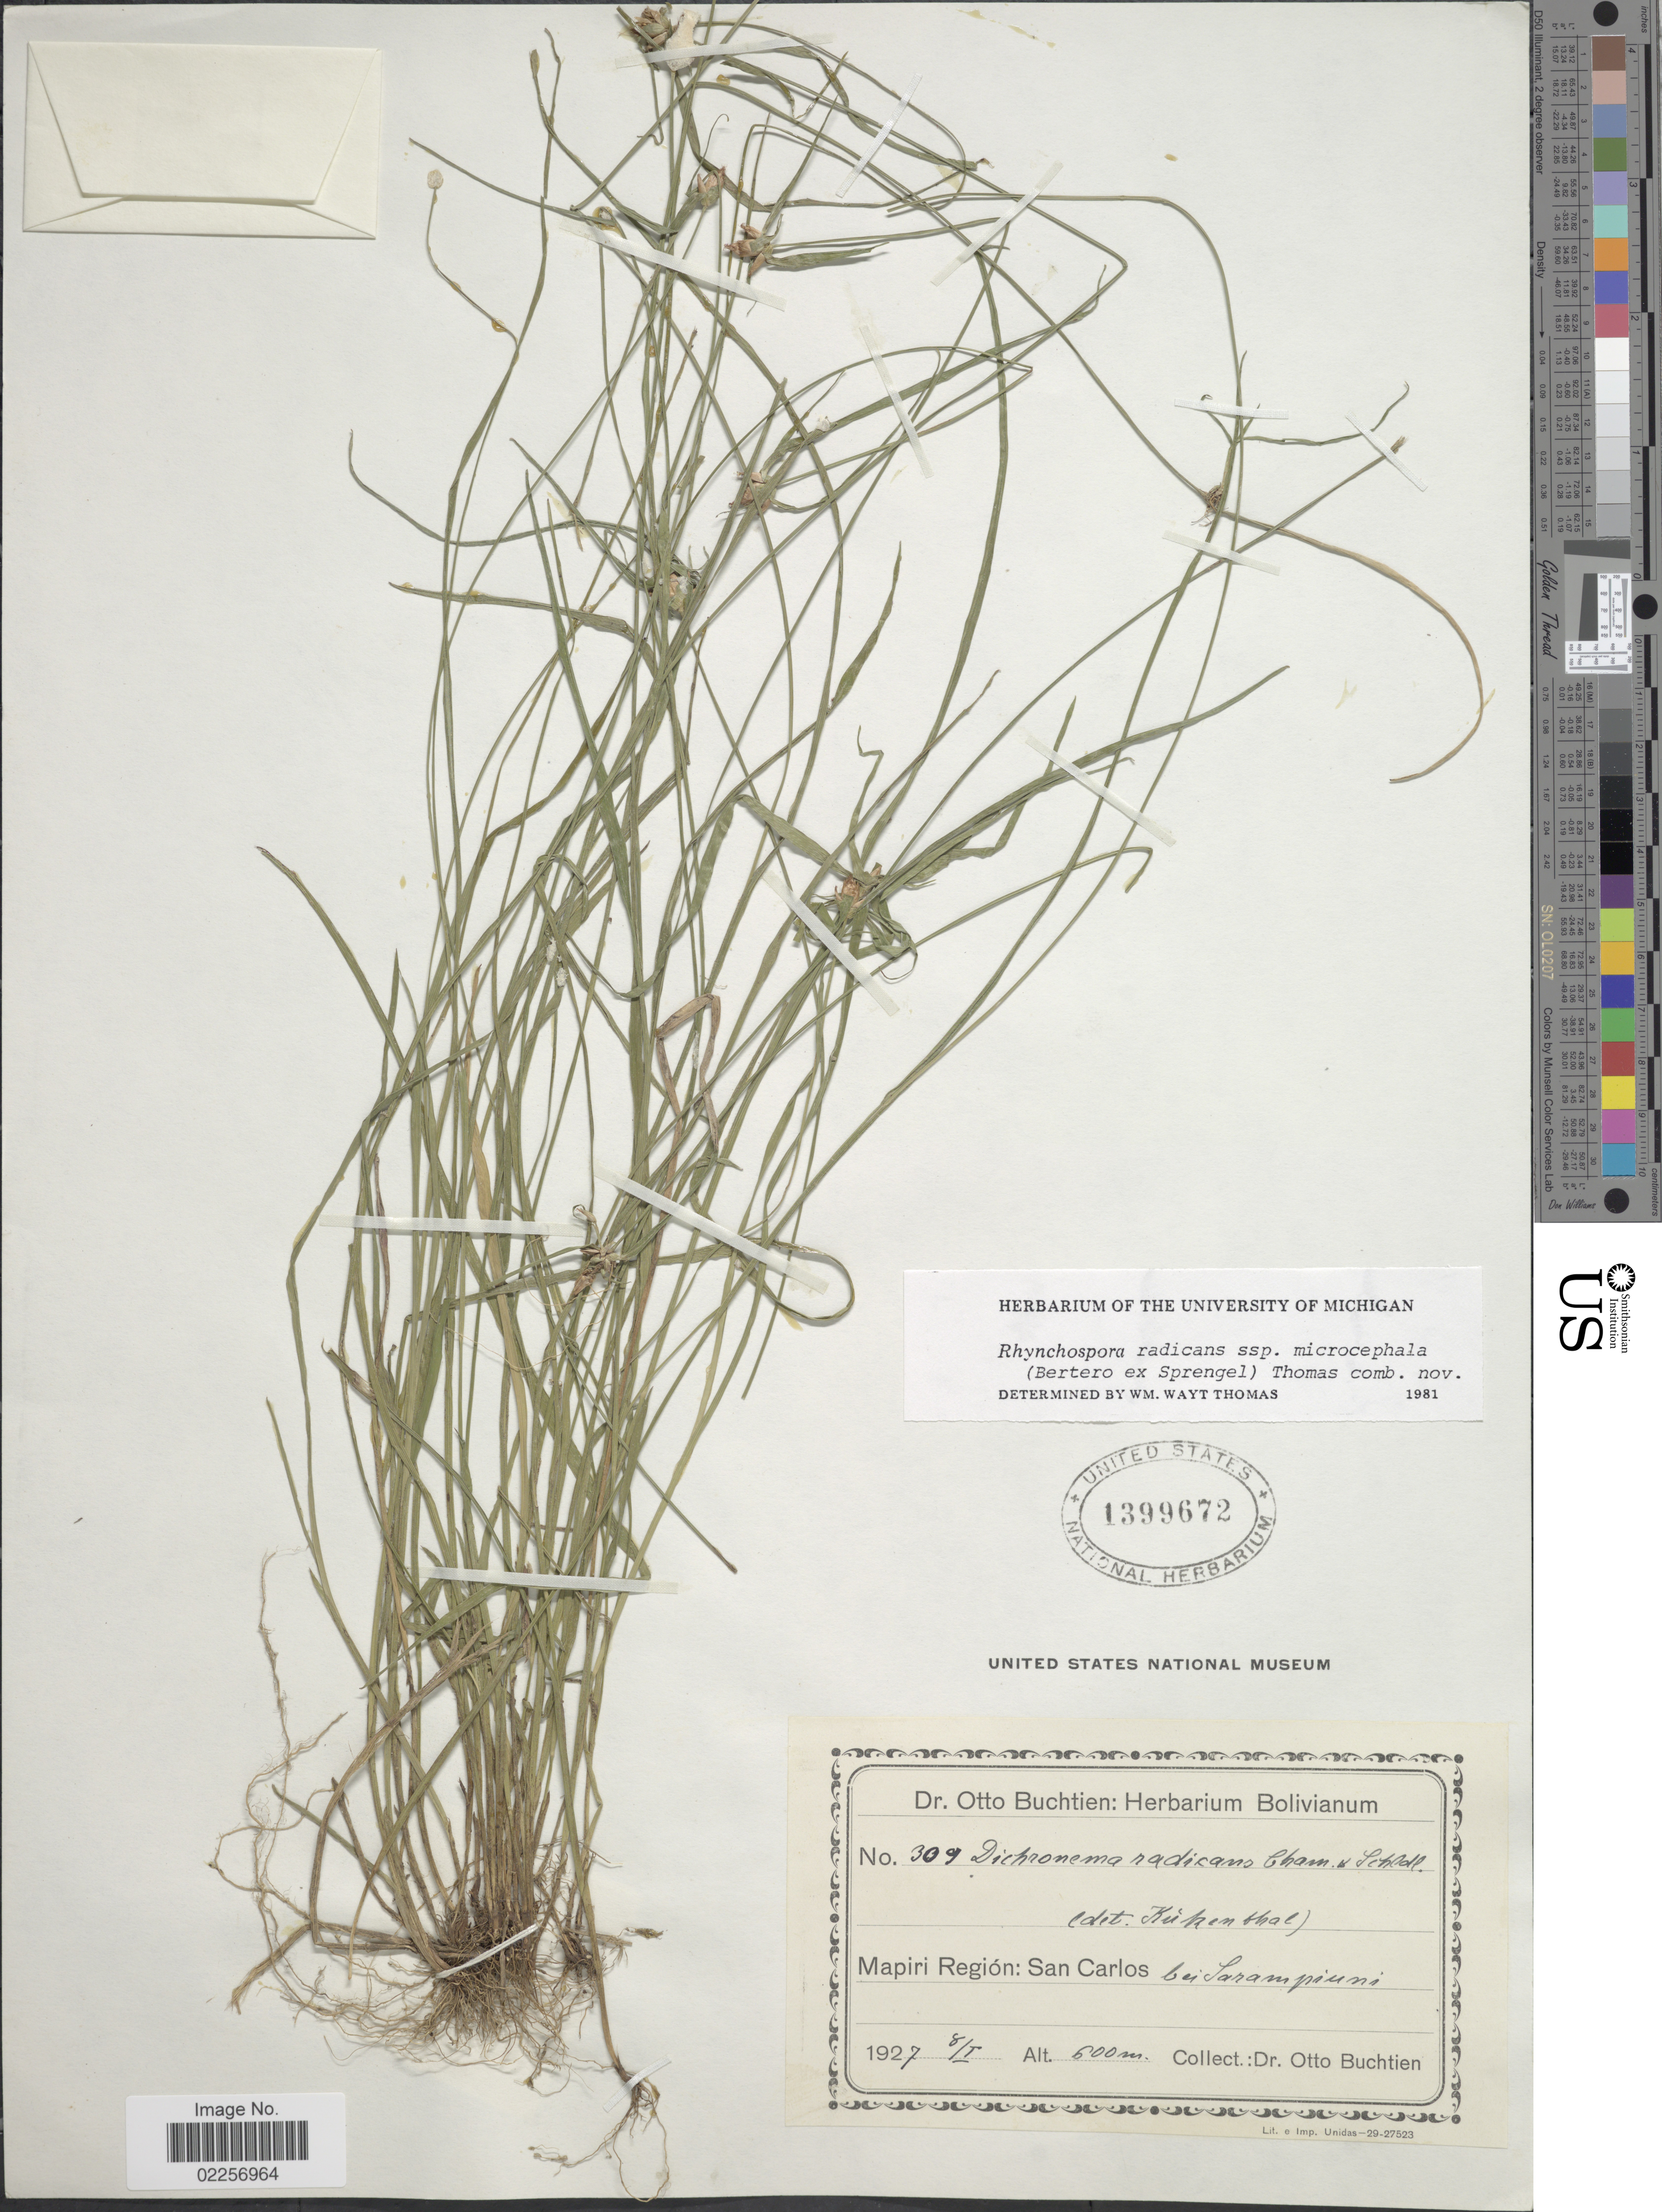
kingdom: Plantae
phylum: Tracheophyta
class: Liliopsida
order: Poales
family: Cyperaceae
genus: Rhynchospora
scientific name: Rhynchospora radicans subsp. microcephala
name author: (Bertero ex Spreng.) W.W. Thomas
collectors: O. Buchtien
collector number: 309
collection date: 1927-01-08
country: Bolivia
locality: Mapiri Region: San Carlos bei Saram piuni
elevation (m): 500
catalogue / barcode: US 1399672